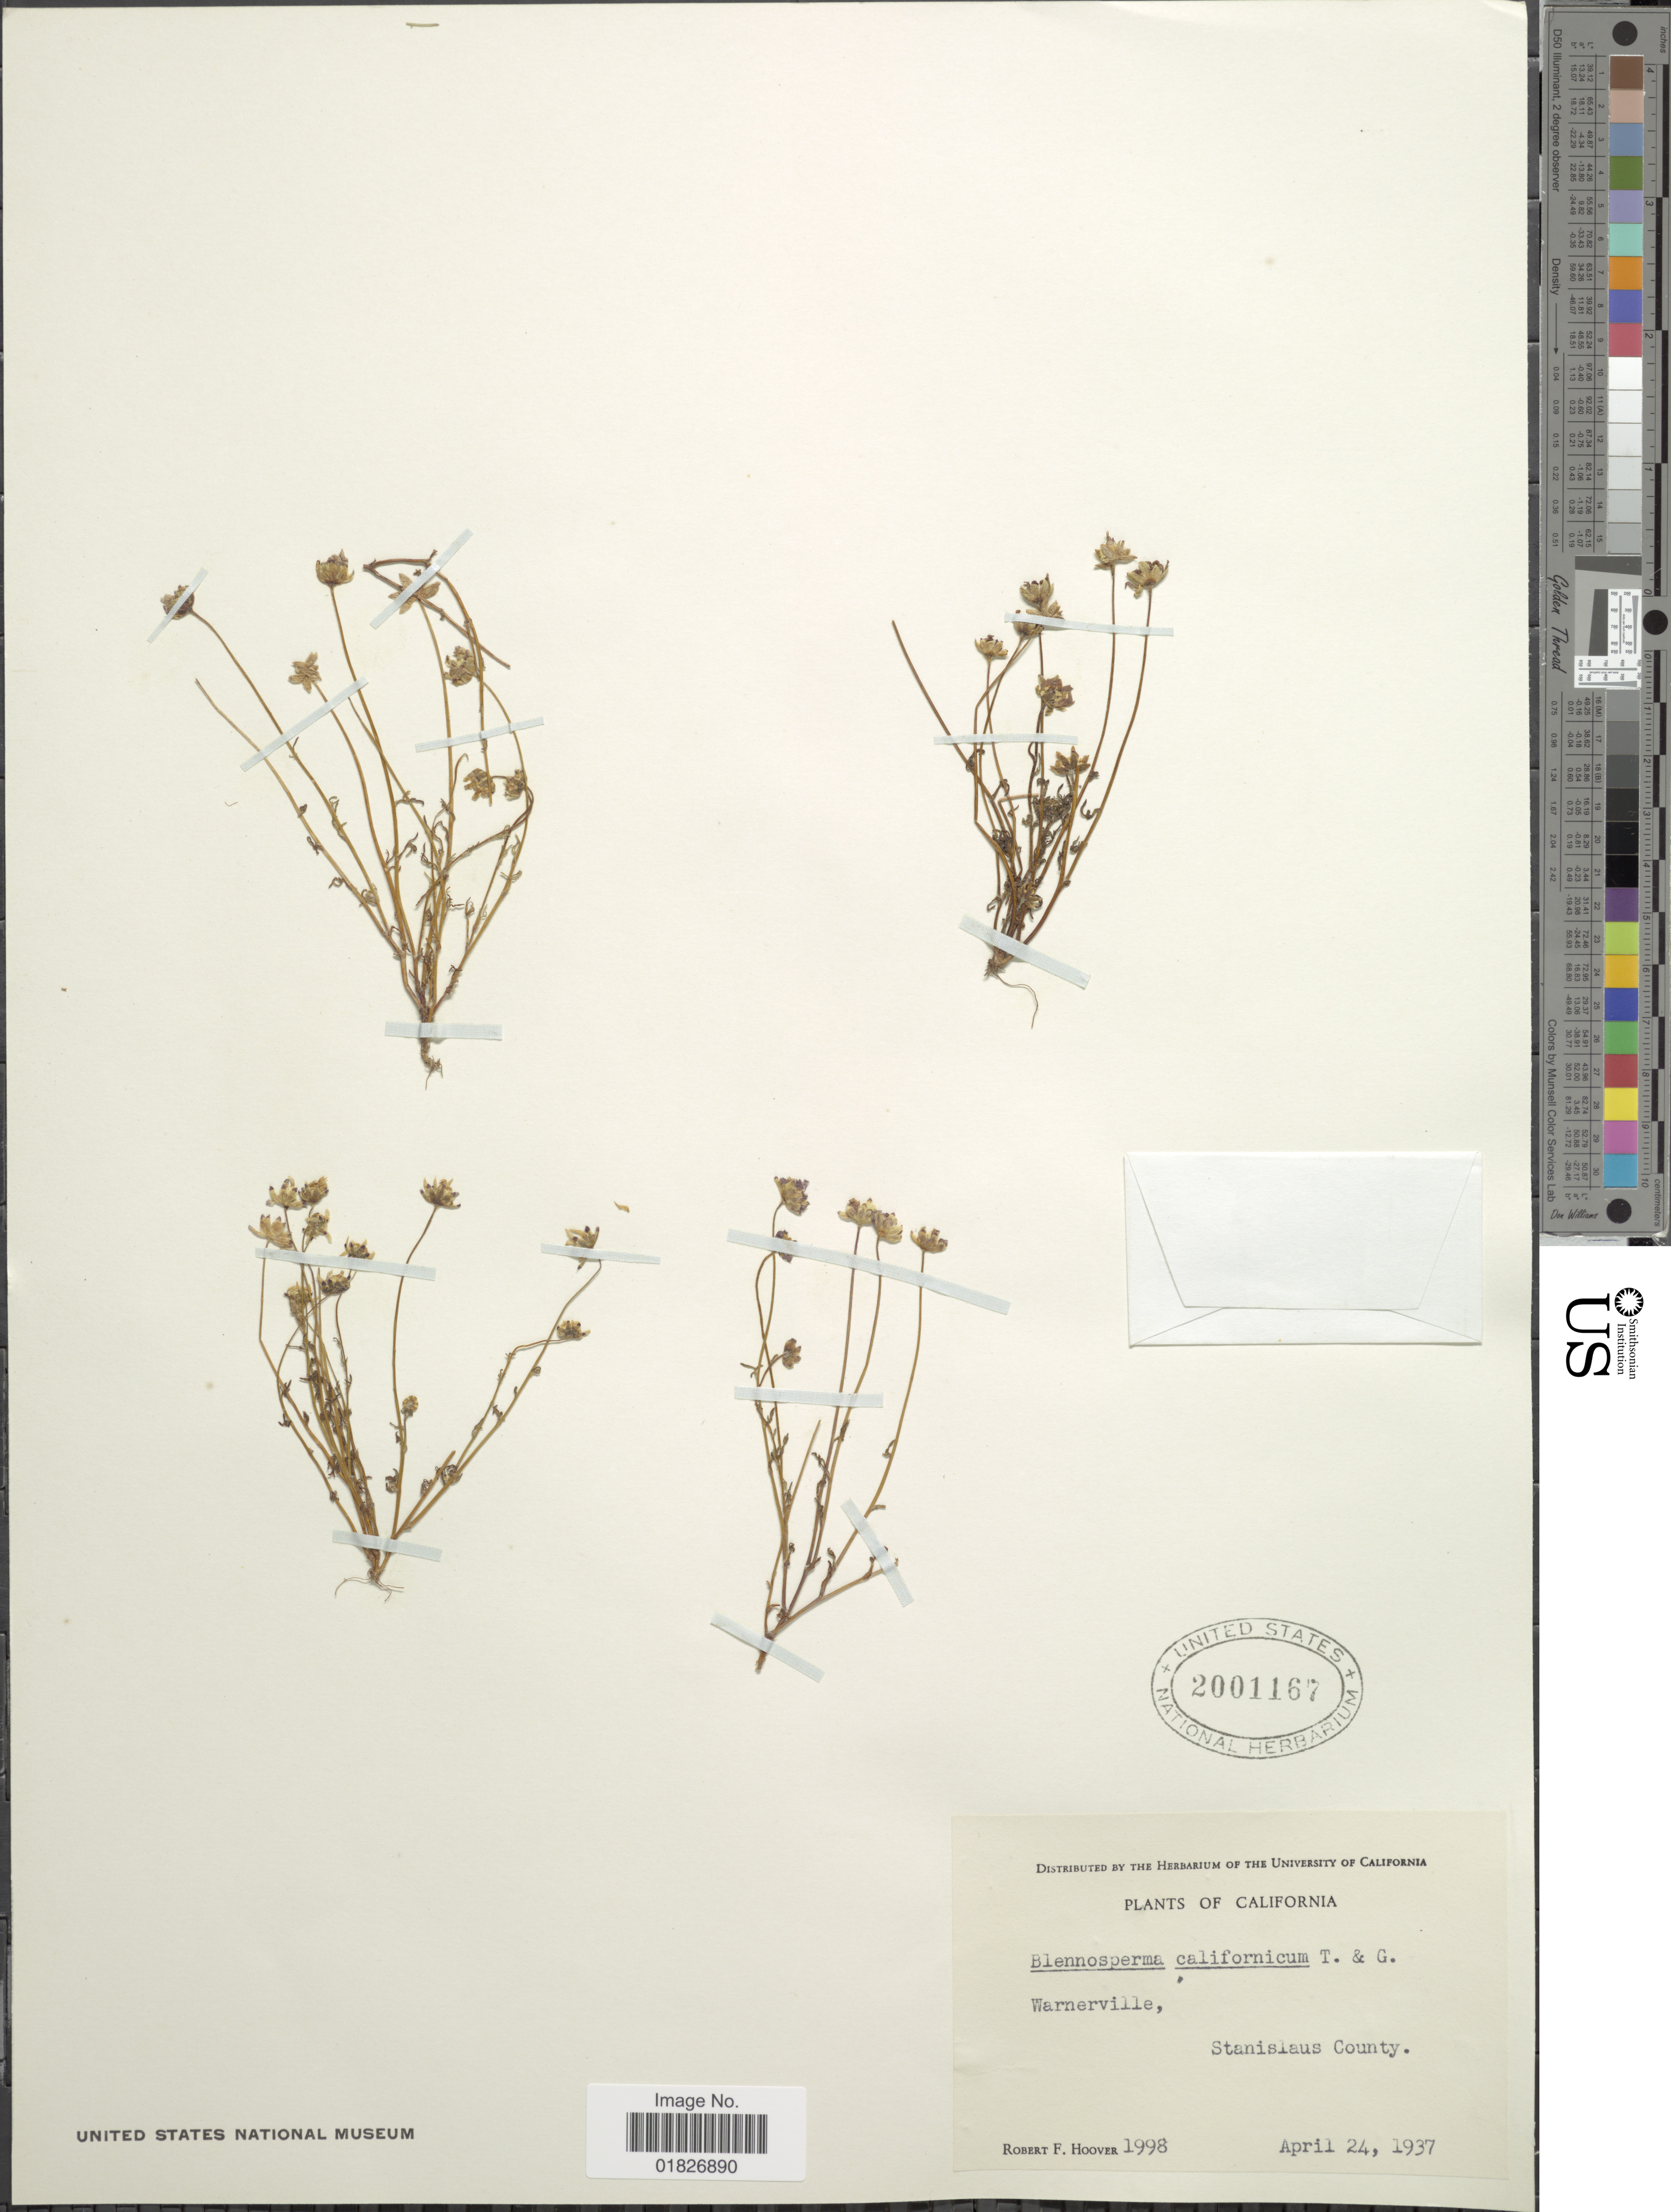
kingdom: Plantae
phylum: Tracheophyta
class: Magnoliopsida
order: Asterales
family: Asteraceae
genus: Blennosperma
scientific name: Blennosperma nanum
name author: (Hook.) S.F. Blake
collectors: R. F. Hoover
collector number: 1998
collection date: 1937-04-24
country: United States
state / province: California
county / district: Stanislaus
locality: Warnerville, Stanislaus County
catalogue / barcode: US 2001167